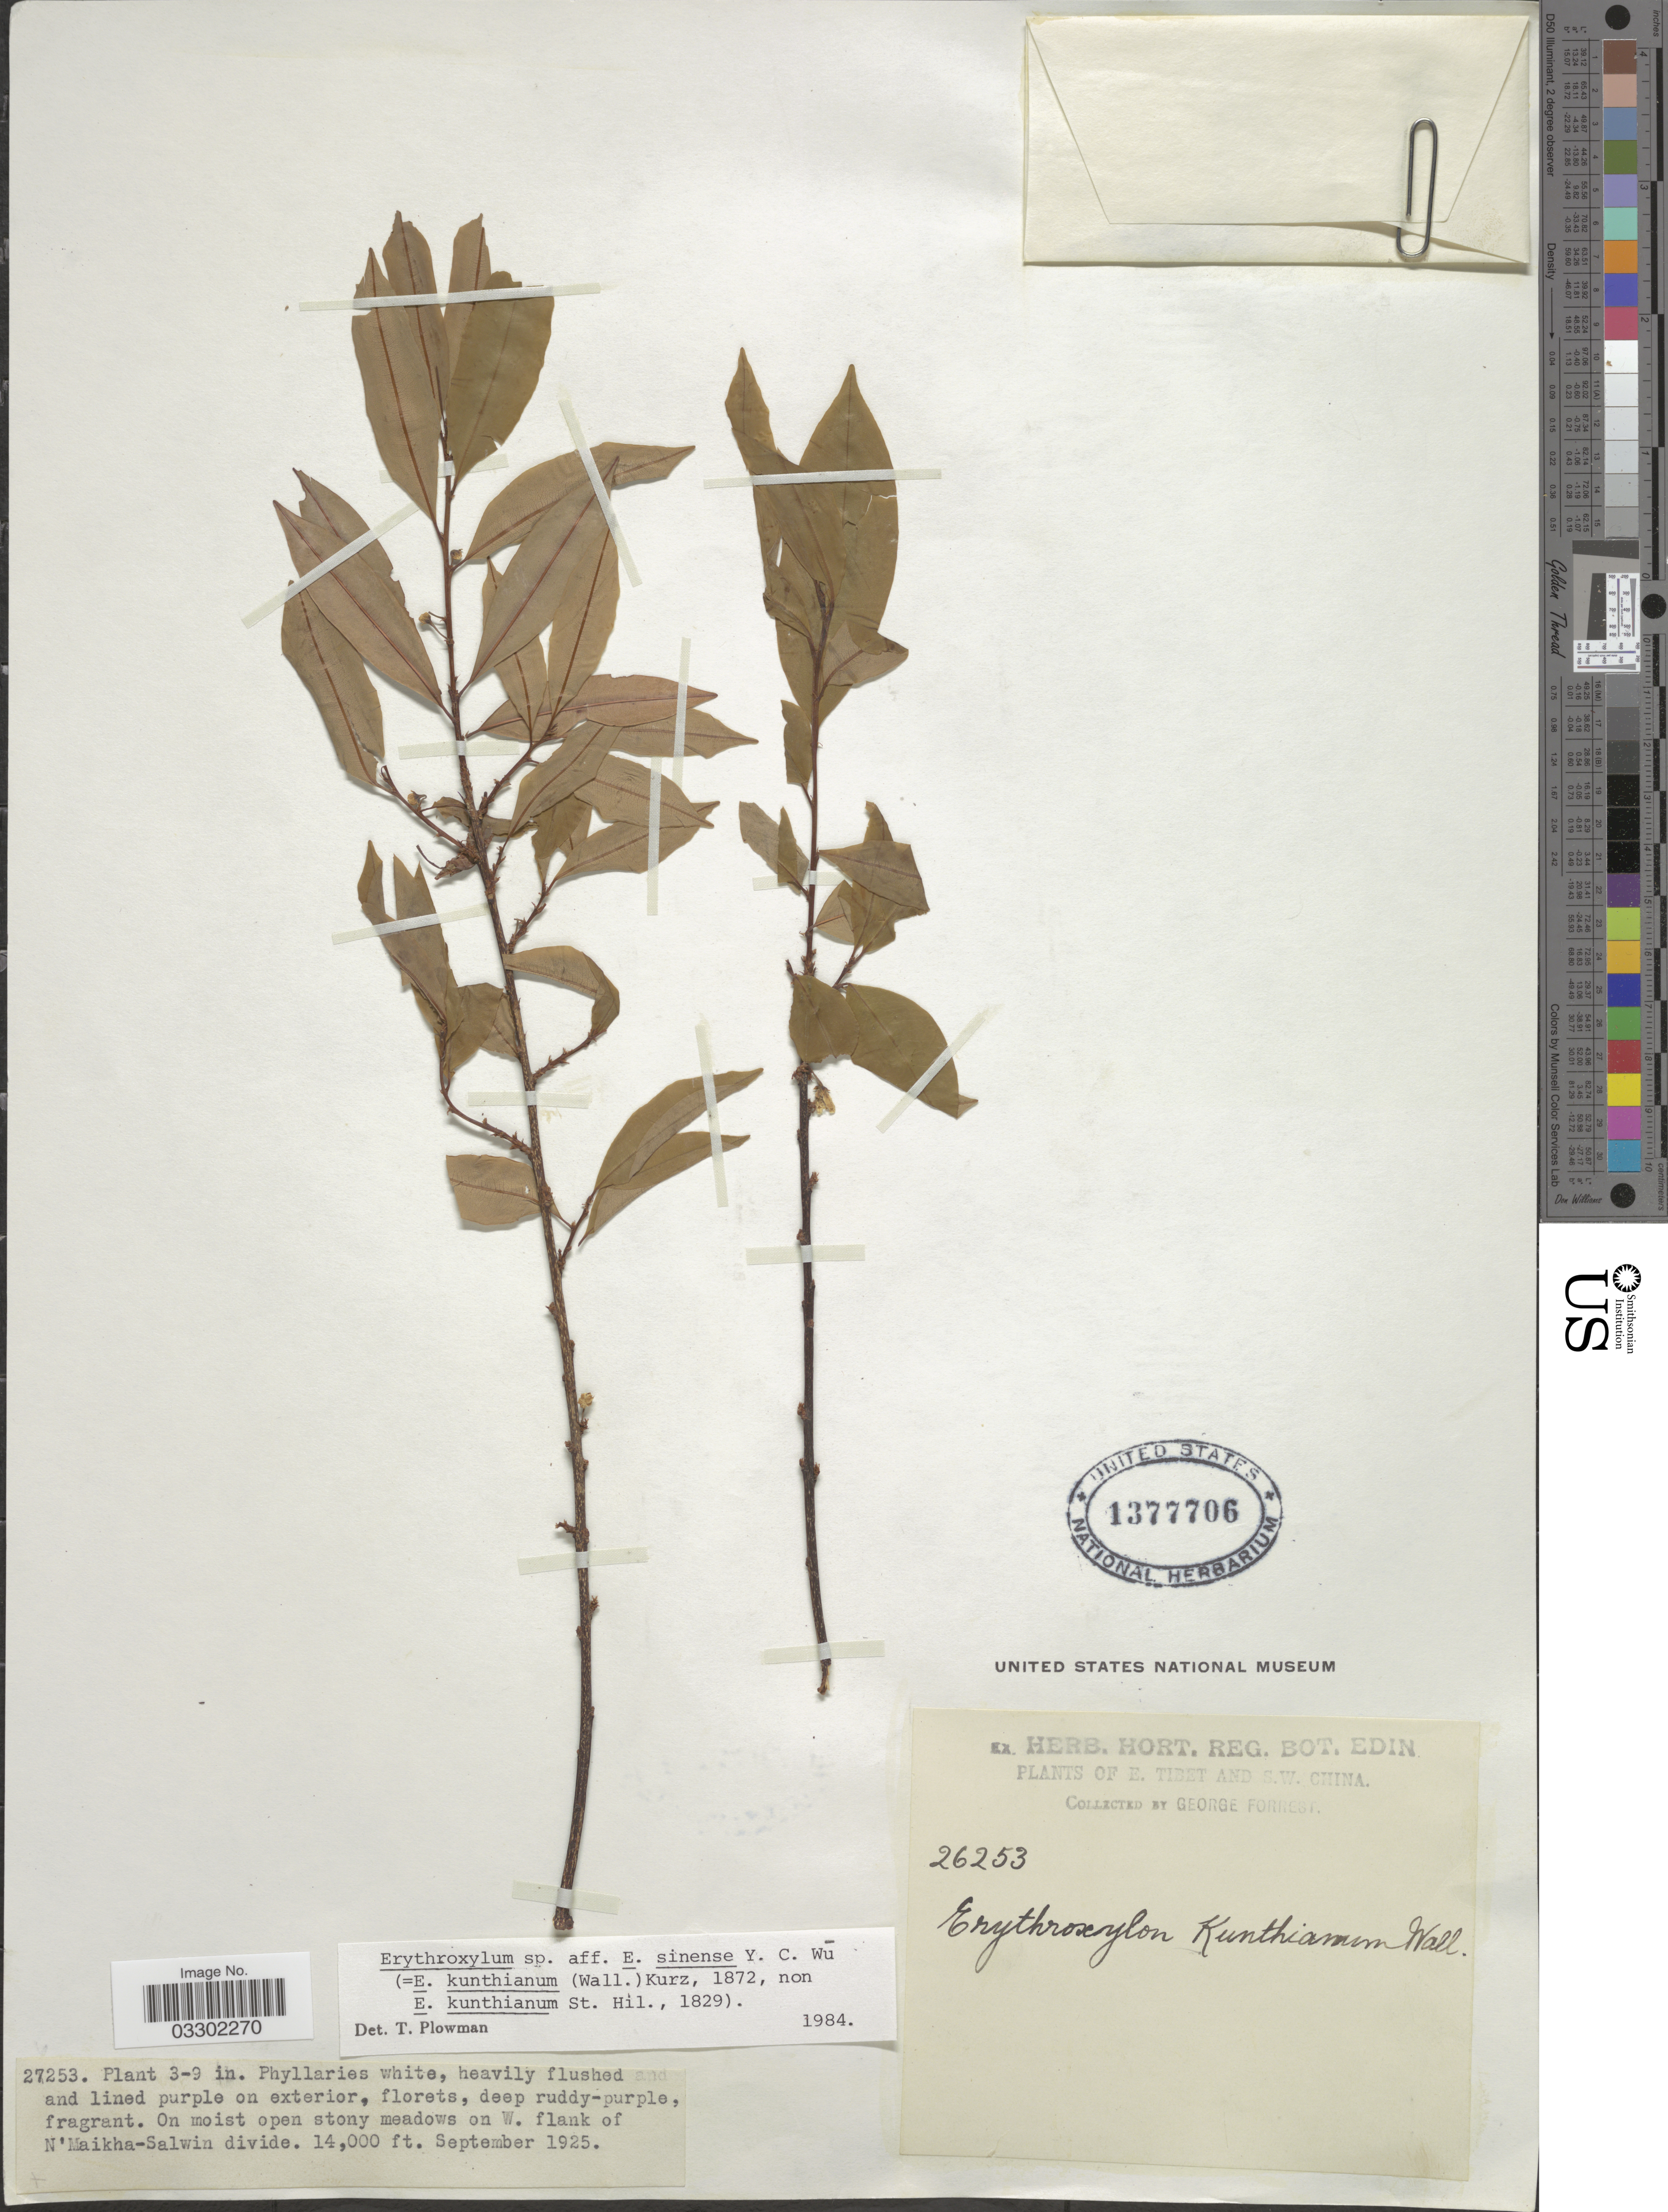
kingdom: Plantae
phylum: Tracheophyta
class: Magnoliopsida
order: Malpighiales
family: Erythroxylaceae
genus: Erythroxylum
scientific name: Erythroxylum sinense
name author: Y.C. Wu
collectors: G. Forrest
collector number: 26253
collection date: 1925-09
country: China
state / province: Xizang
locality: E. Tibet and S.W. China, On moist open stony meadows on W. flank of N'Maikha-Salwin divide.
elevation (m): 4267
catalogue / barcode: US 1377706